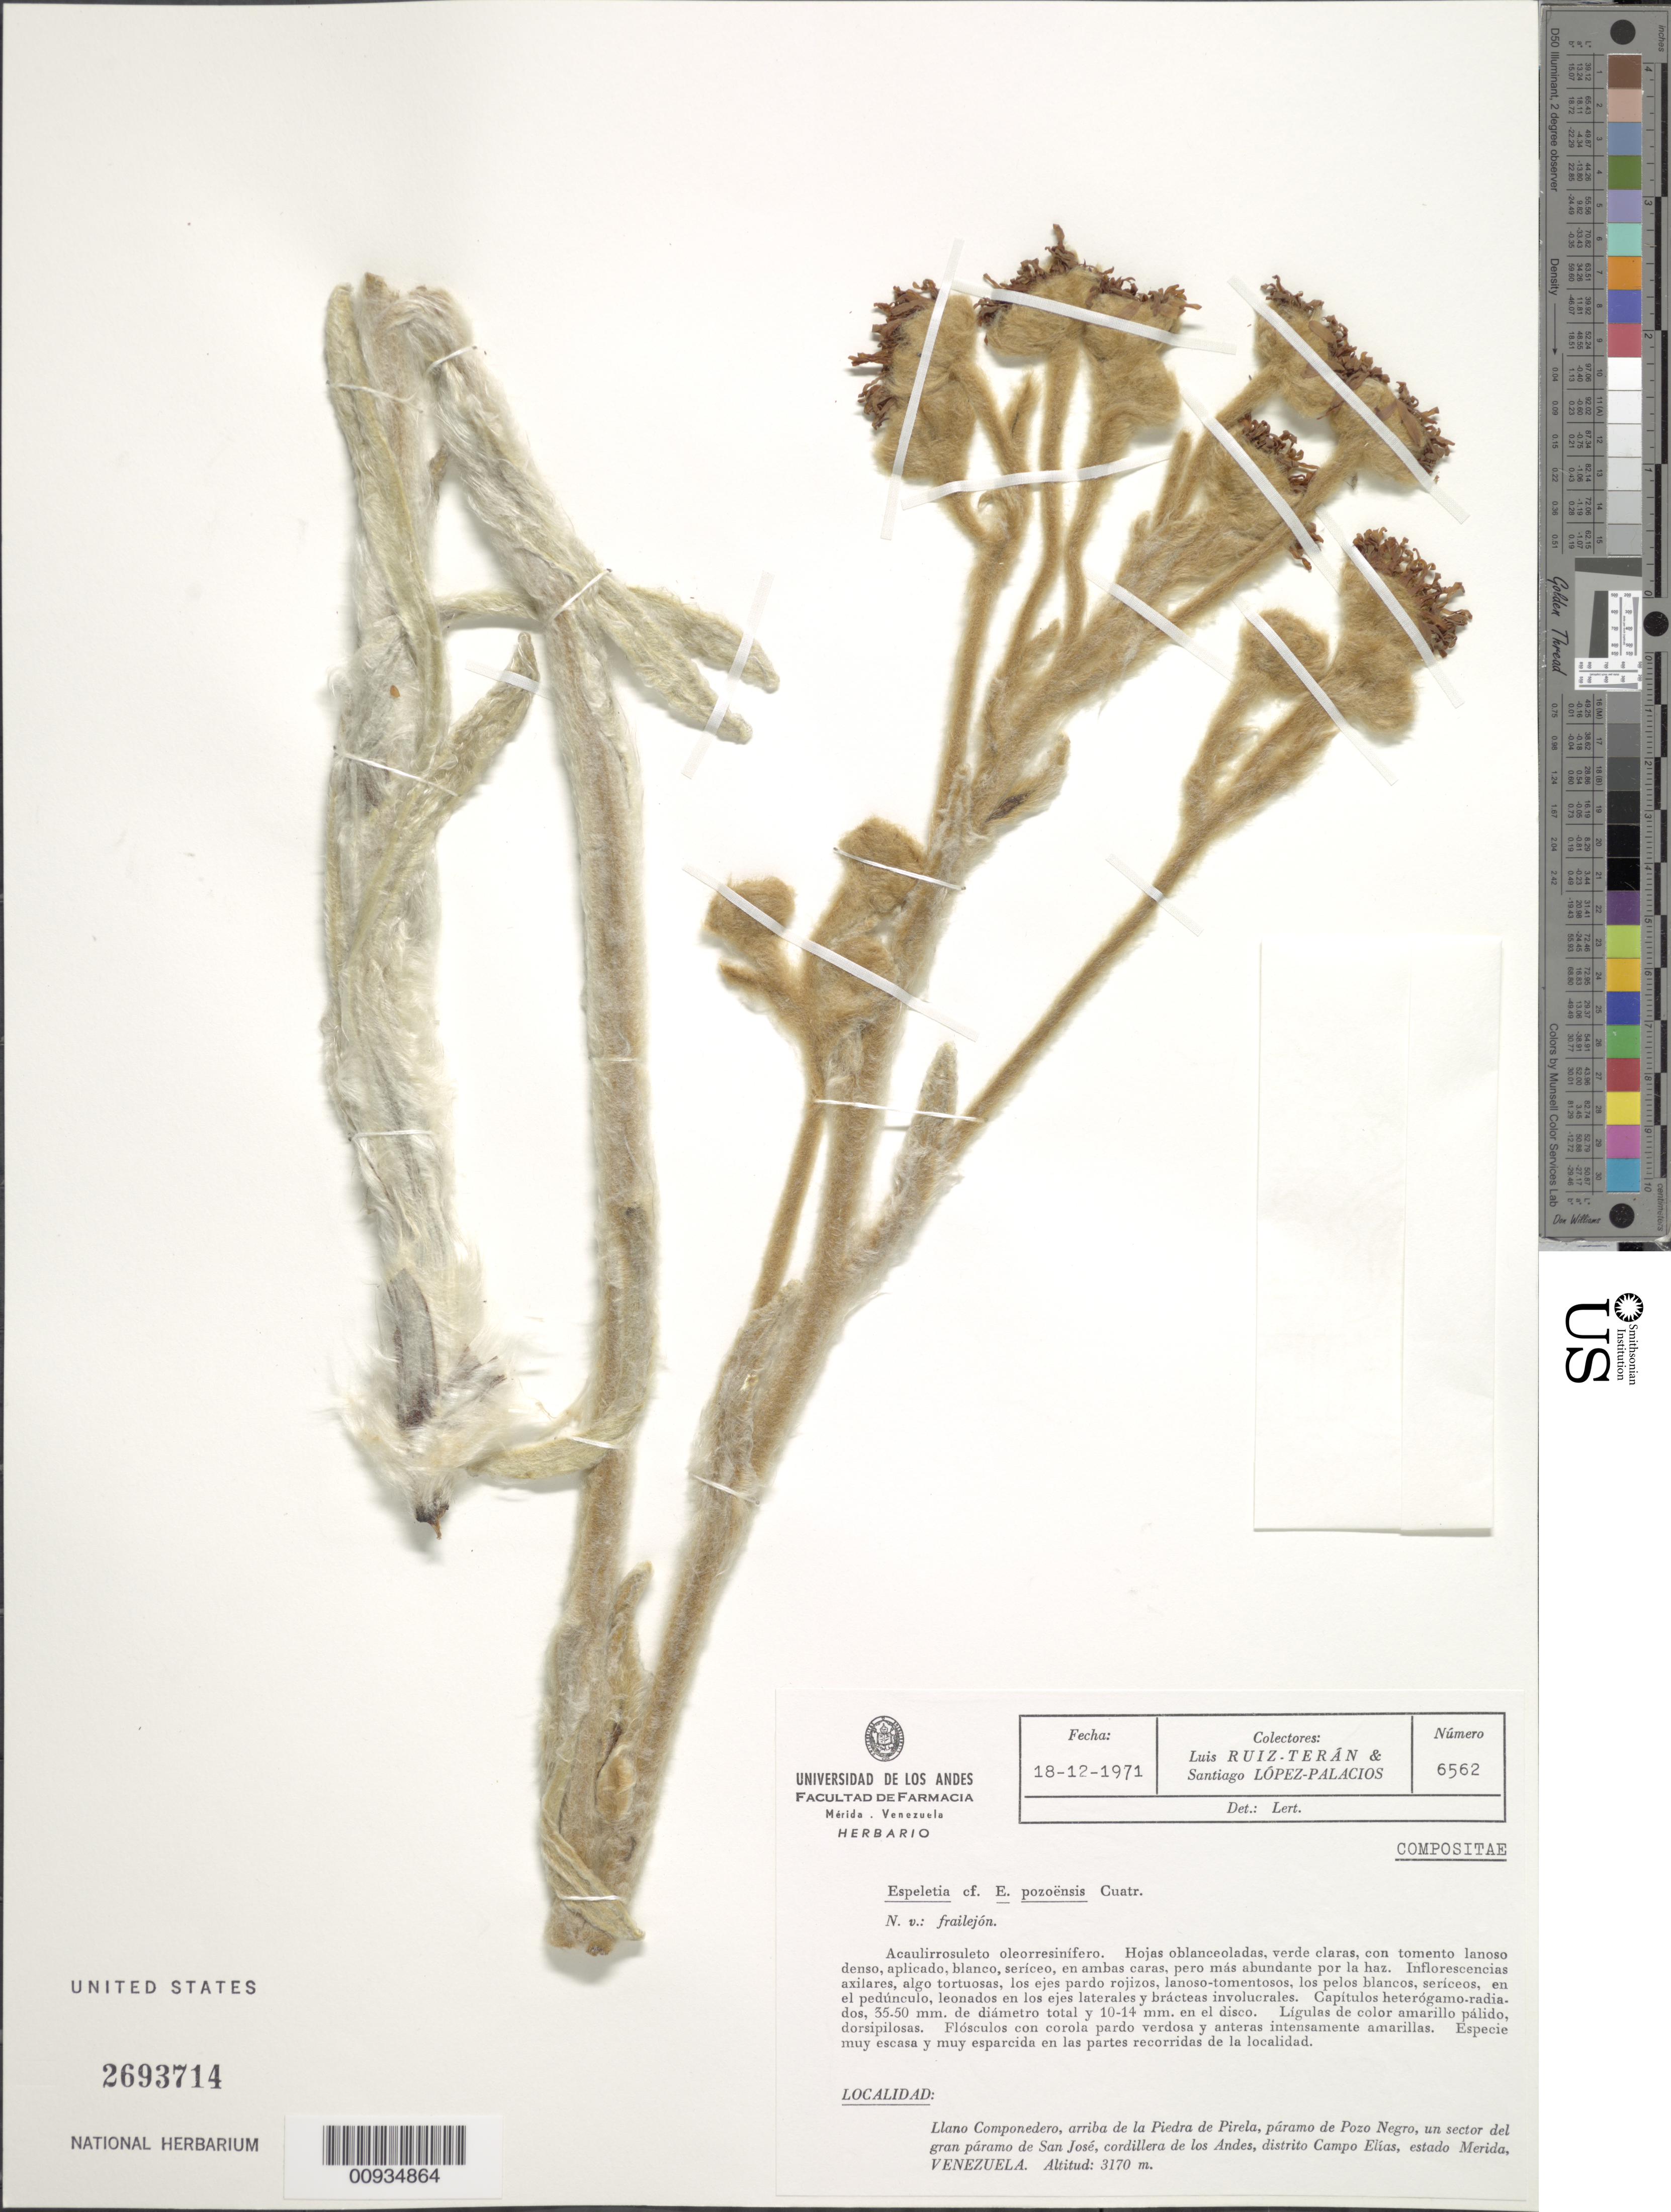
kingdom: Plantae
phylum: Tracheophyta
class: Magnoliopsida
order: Asterales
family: Asteraceae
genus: Espeletiopsis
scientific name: Espeletiopsis pozoensis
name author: (Cuatrec.) Cuatrec.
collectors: L. Teran & S. López-Palacios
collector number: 6562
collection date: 1971-12-18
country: Venezuela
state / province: Mérida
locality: Llano Compondero, arriba de la Piedra de Pirela, paramo de Pozo Negro, un sector del gran paramo de San Jose, Cordillera de Los Andes, Distrito Campo Elias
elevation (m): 3170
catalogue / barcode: US 2693714